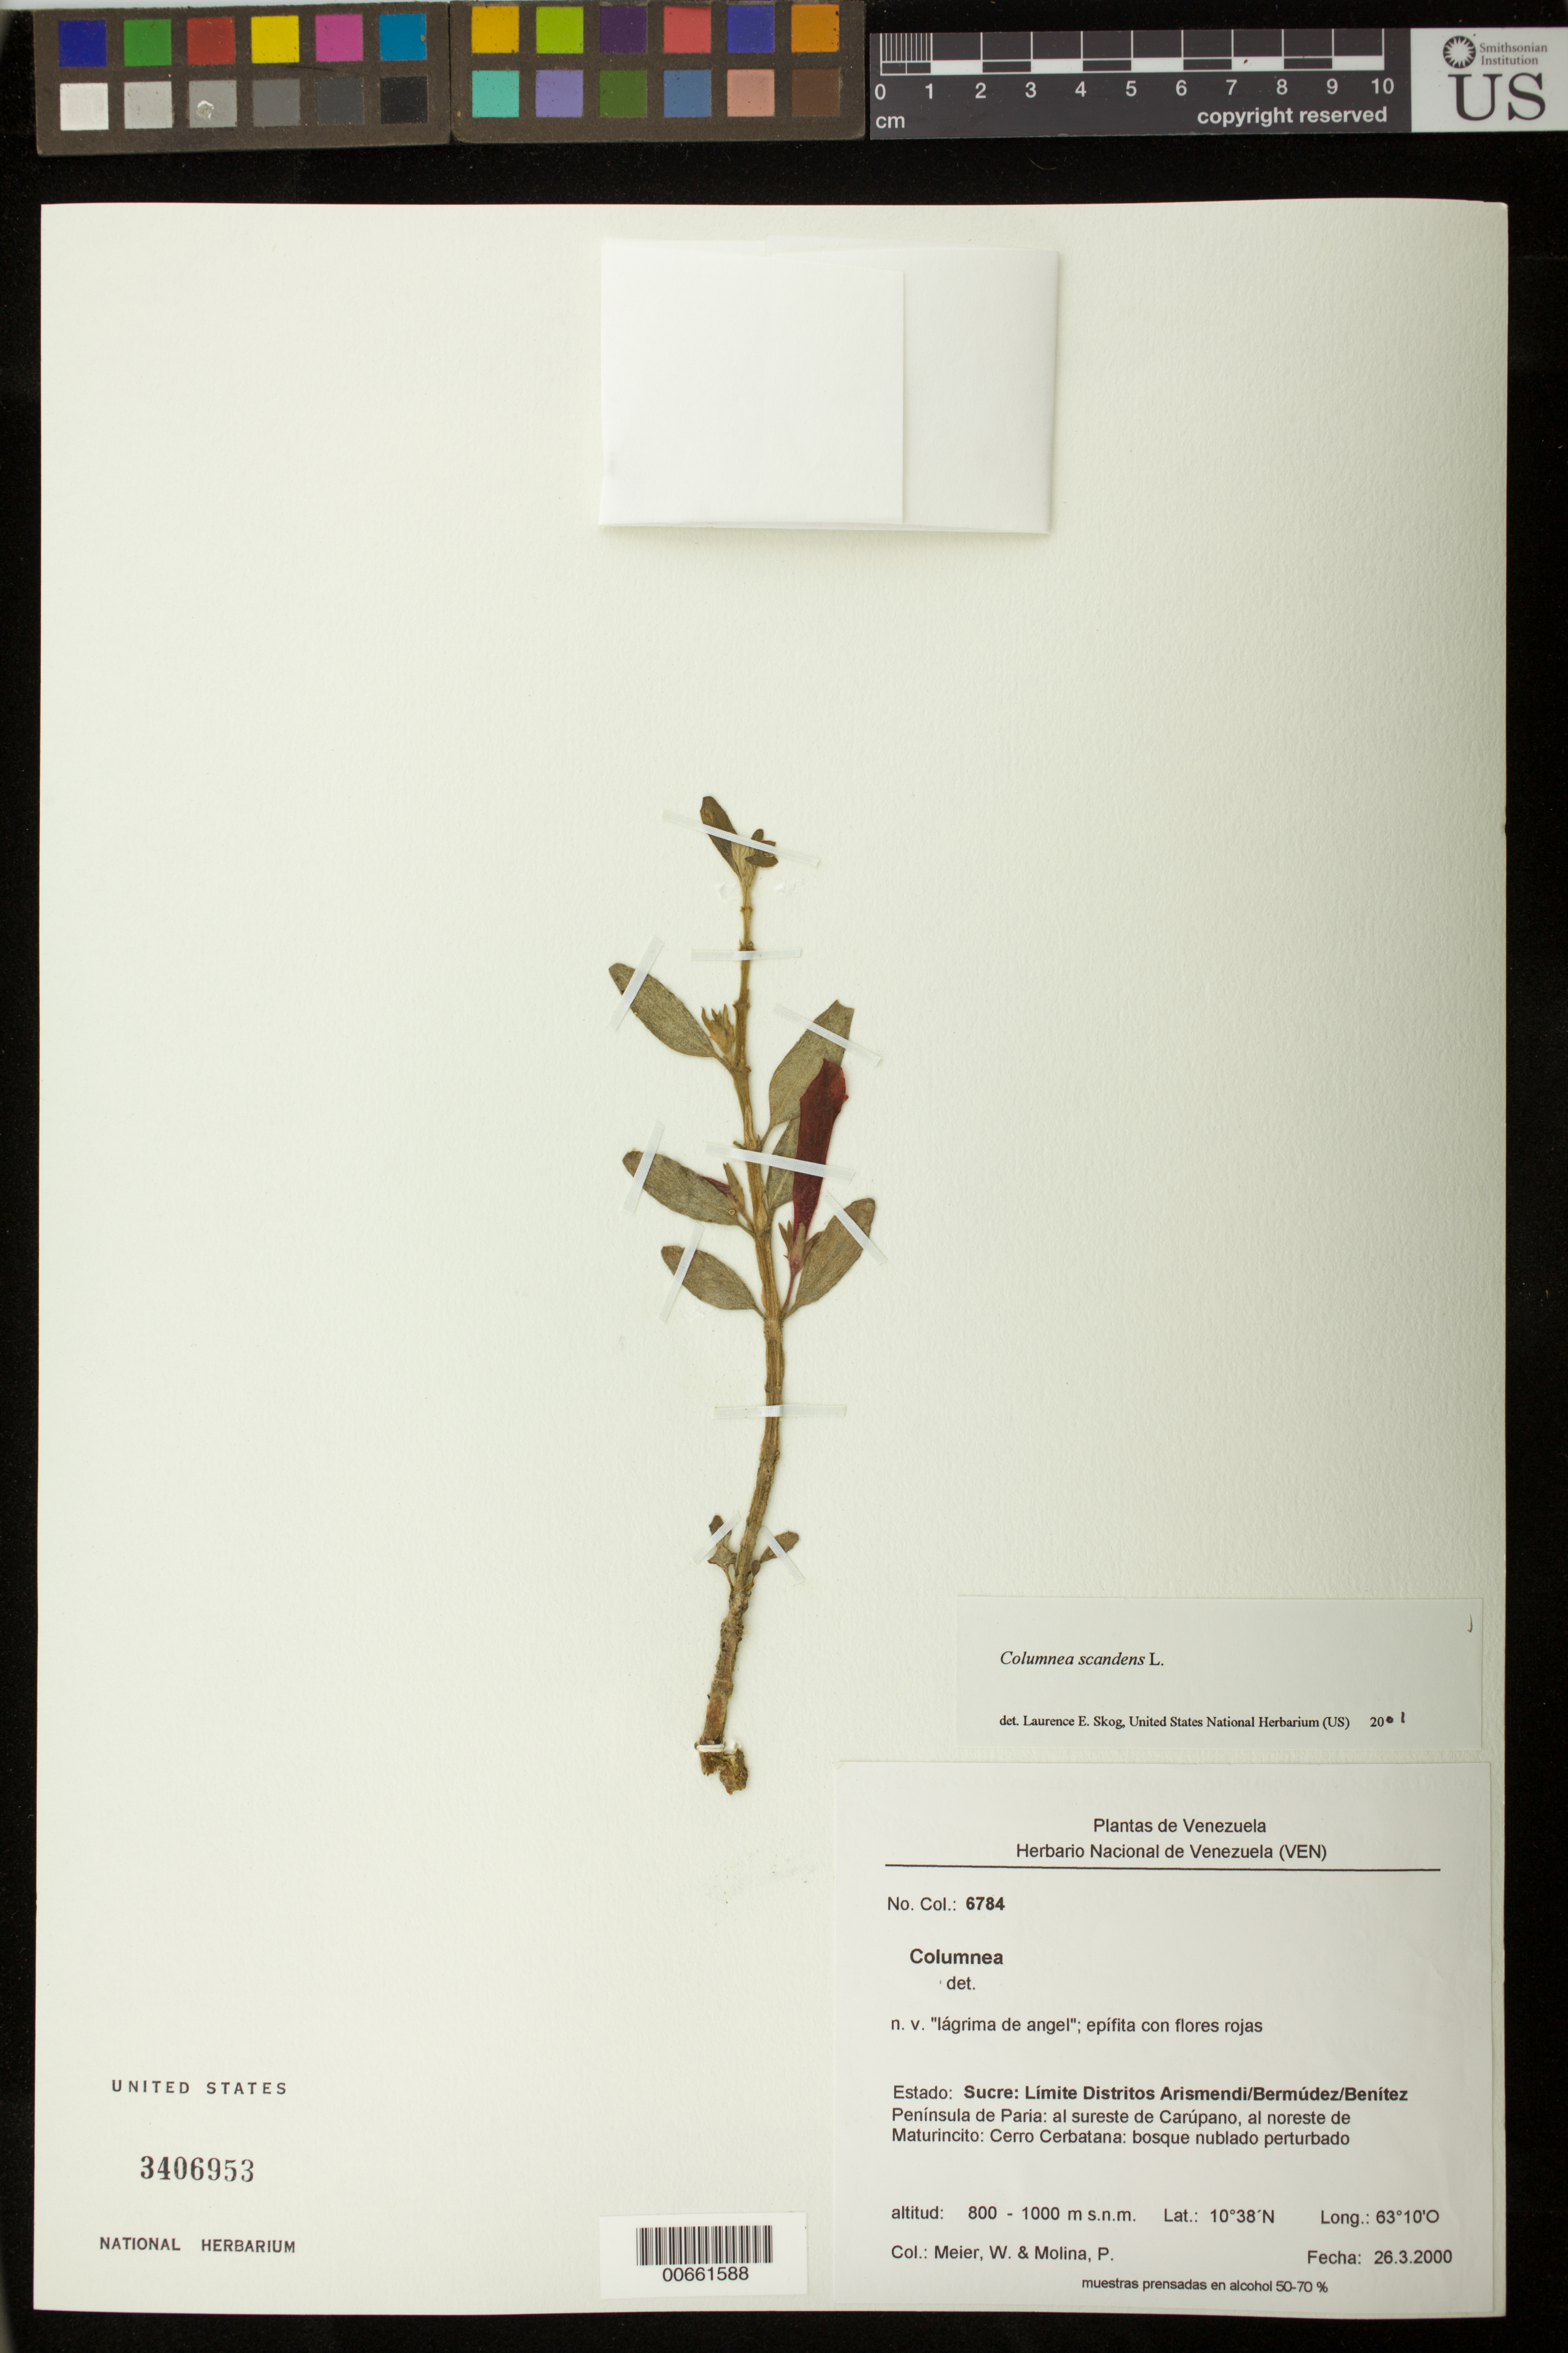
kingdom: Plantae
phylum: Tracheophyta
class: Magnoliopsida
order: Lamiales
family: Gesneriaceae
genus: Columnea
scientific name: Columnea scandens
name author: L.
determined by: Skog, Laurence E.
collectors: W. Meier & P. Molina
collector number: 6784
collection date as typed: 26 Mar 2000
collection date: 2000-03-26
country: Venezuela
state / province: Sucre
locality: Limite Distritos Arismendi/Bermúdez/Benítez; Península de Paria: al sureste de Carúpano, al noreste de Maturincito: Cerro Cerbatana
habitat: Bosque nublado perturbado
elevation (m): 800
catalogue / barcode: US 3406953